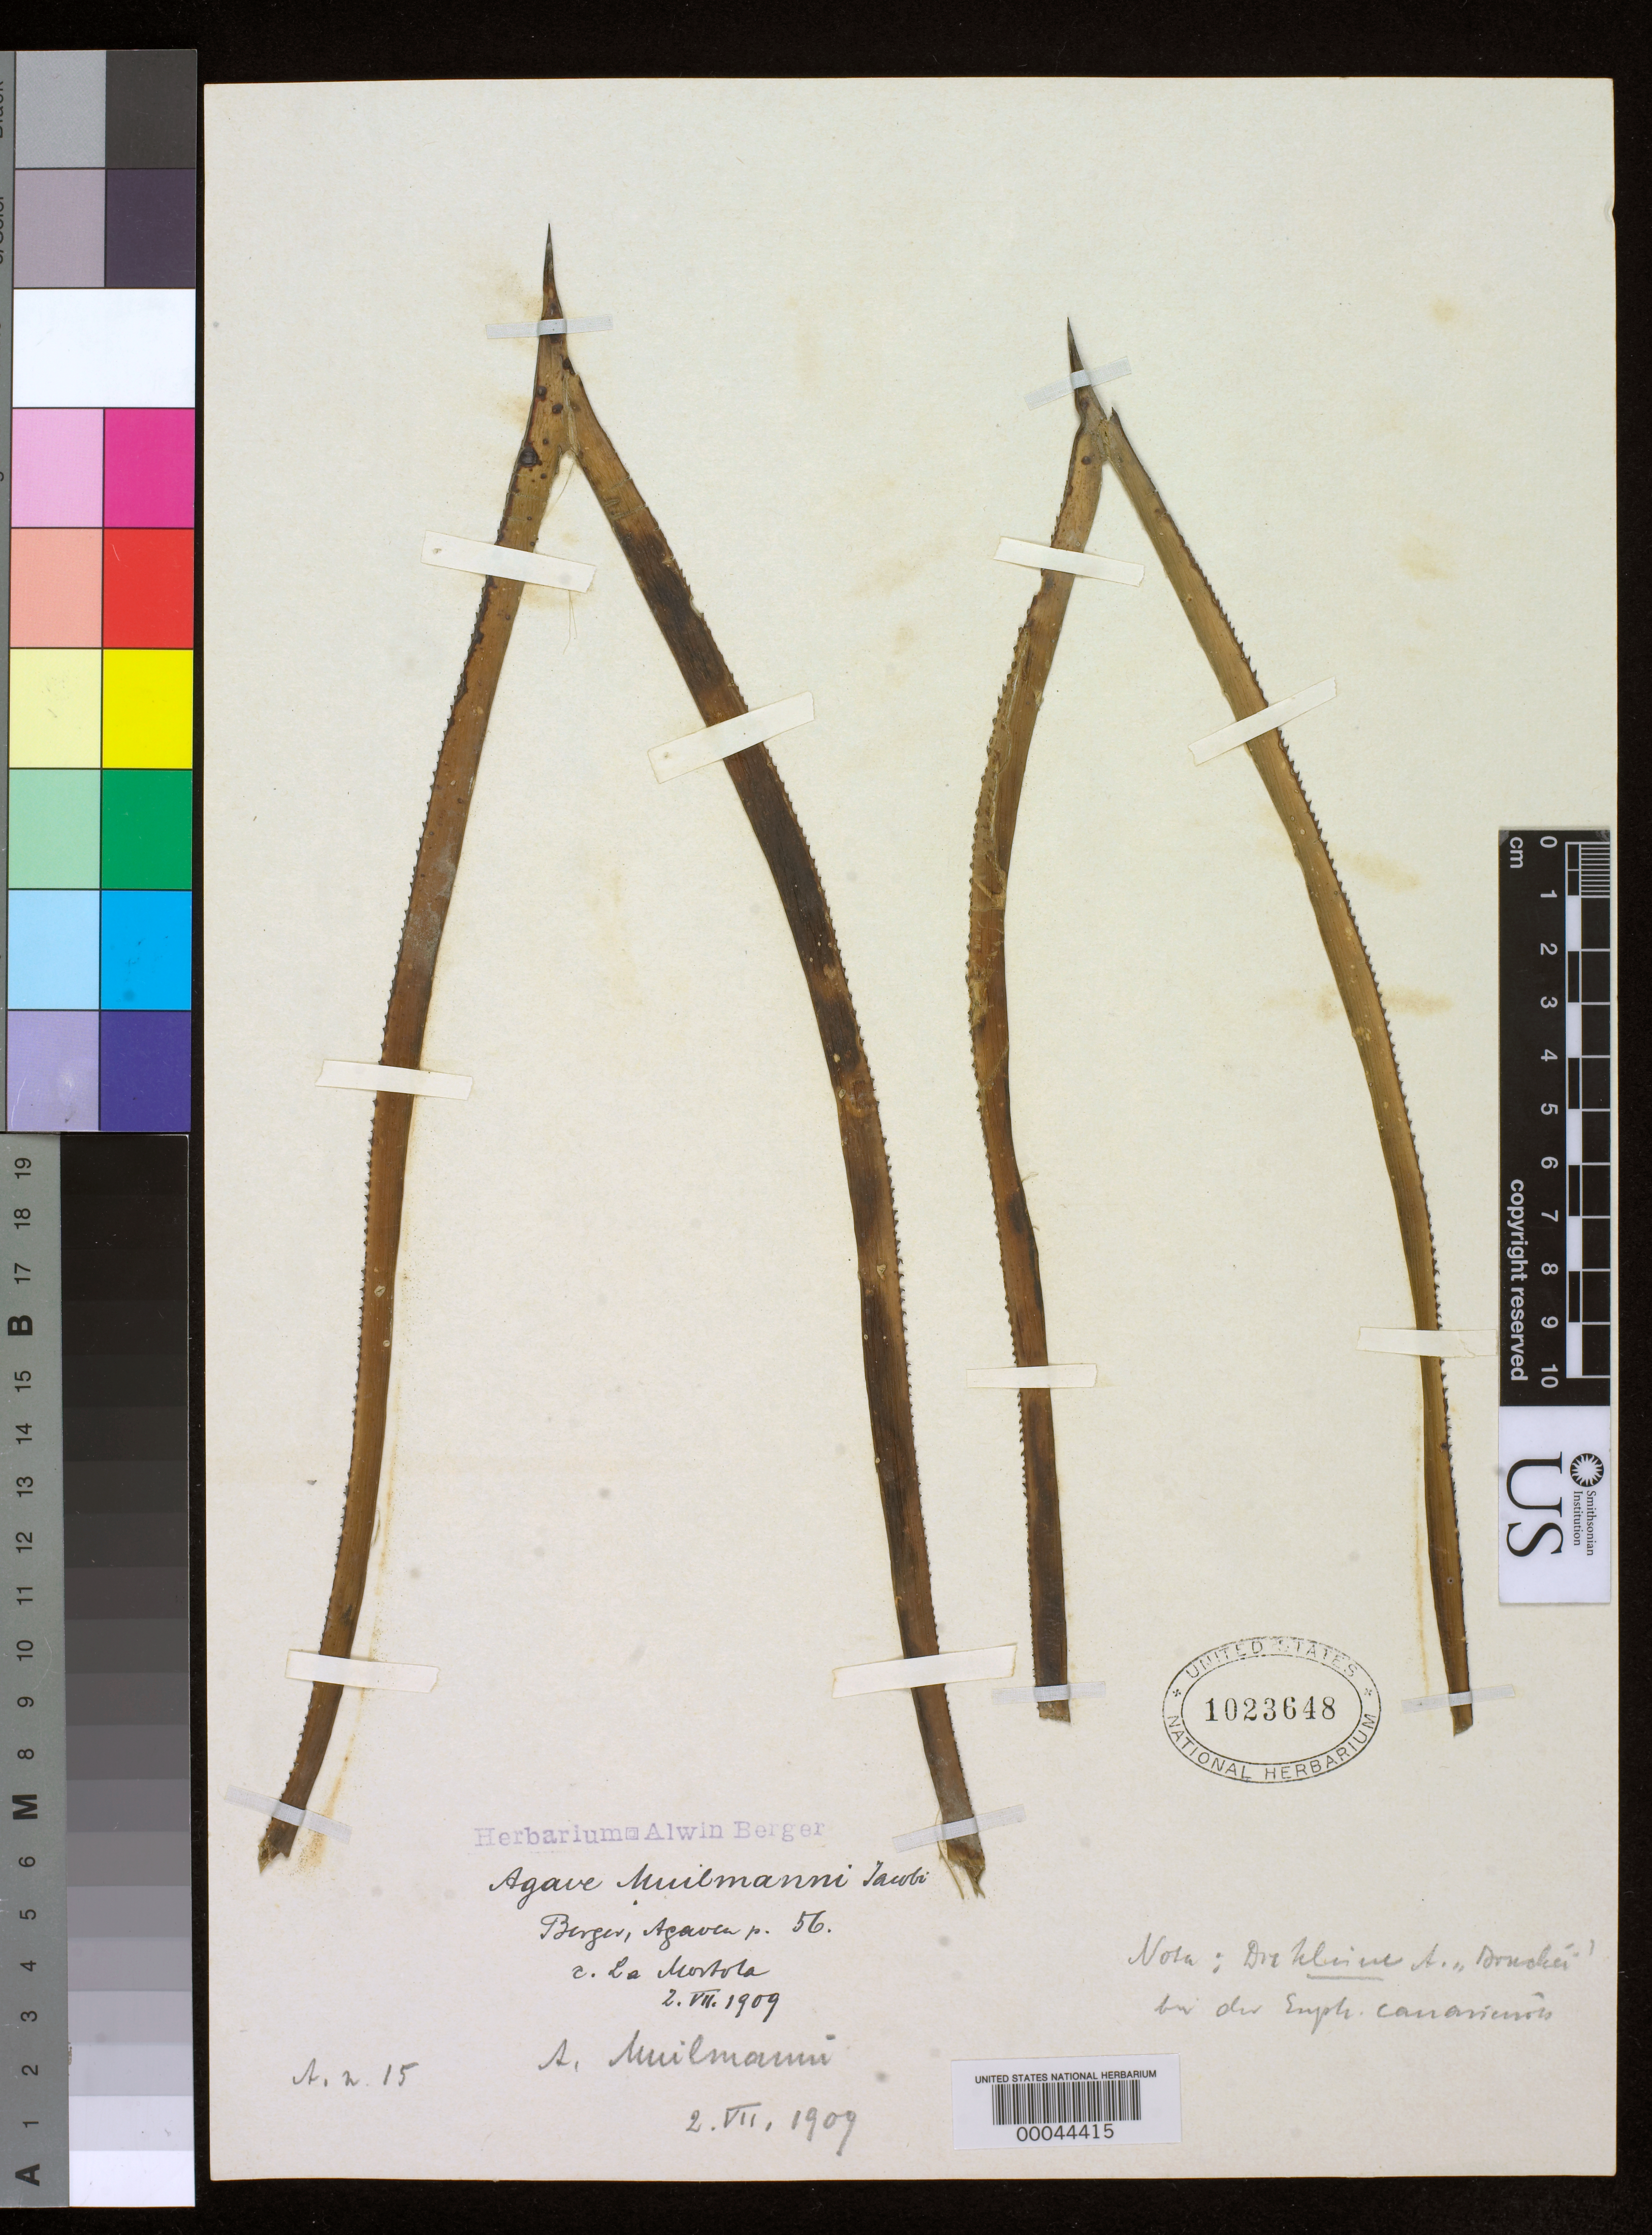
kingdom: Plantae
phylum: Tracheophyta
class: Liliopsida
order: Asparagales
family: Asparagaceae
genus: Agave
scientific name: Agave muilmanni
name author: Jacobi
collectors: ex herb. A. Berger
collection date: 1909-06-02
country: Mexico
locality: Cultivated at La Mortola, Italy.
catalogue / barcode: US 1023648